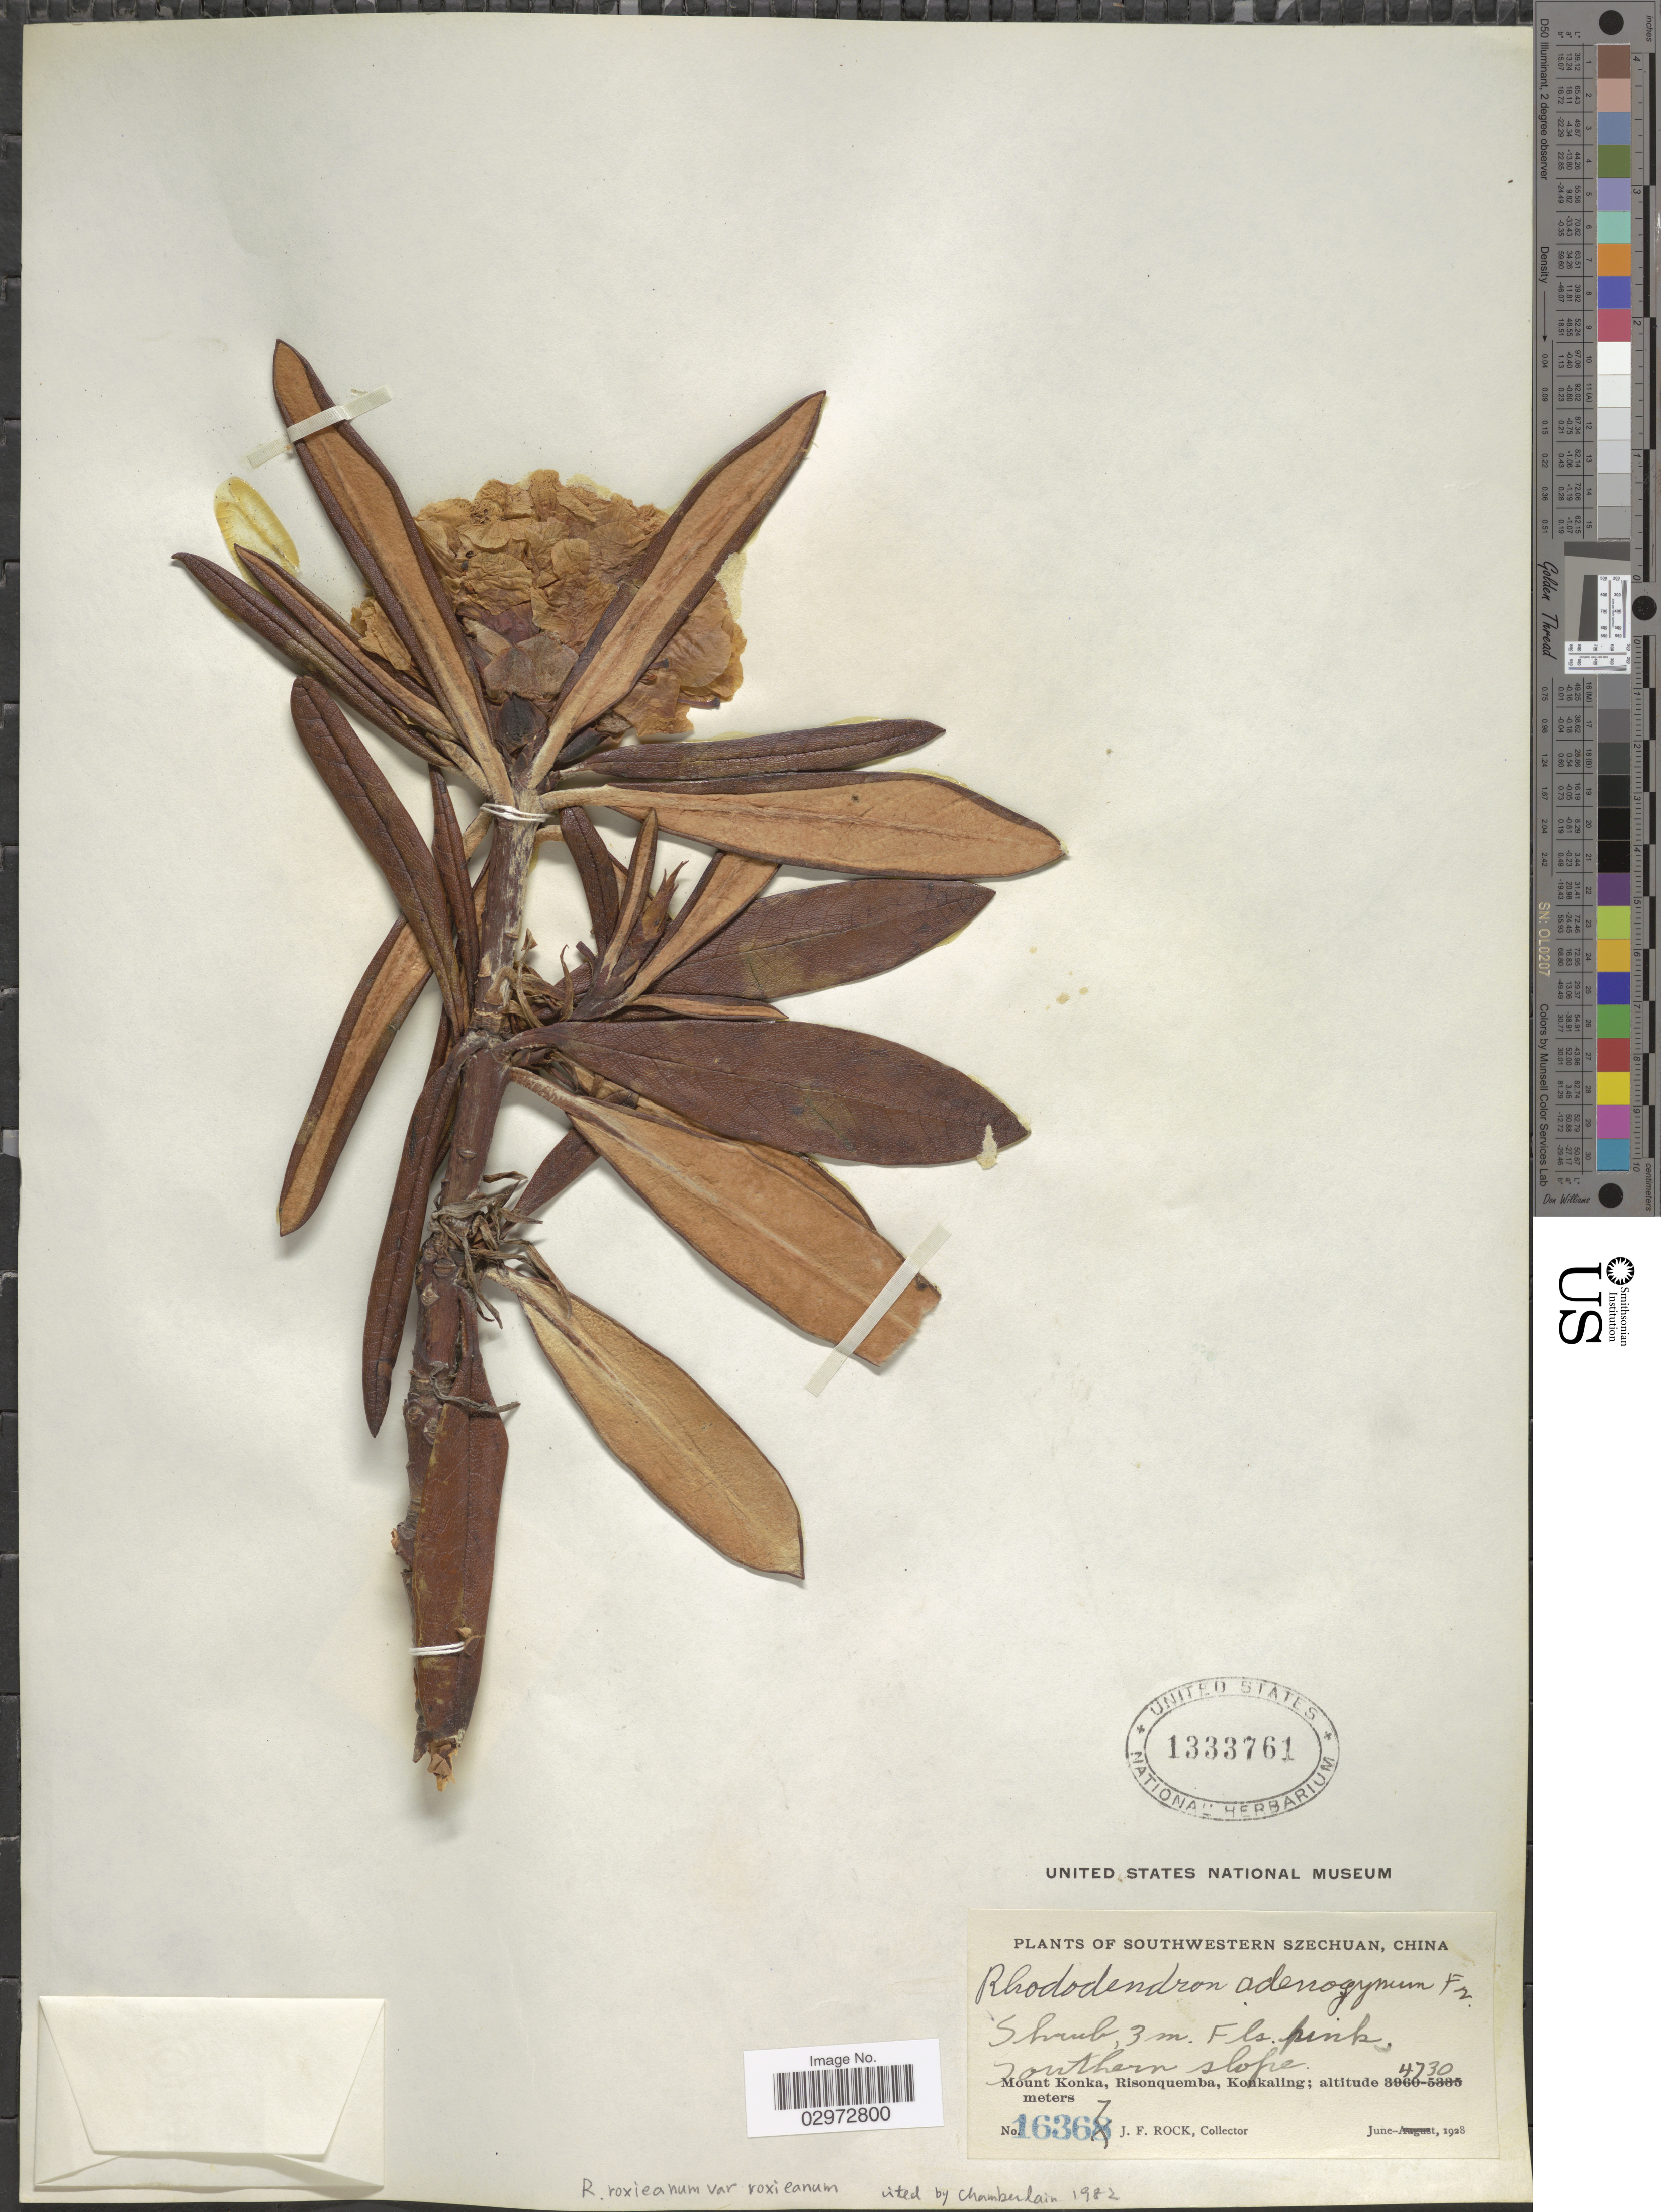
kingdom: Plantae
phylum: Tracheophyta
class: Magnoliopsida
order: Ericales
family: Ericaceae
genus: Rhododendron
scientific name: Rhododendron roxieanum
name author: Forrest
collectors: J. Rock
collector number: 16367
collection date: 1928-06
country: China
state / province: Sichuan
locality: Southwestern Szechuan. Southern slope. Mount Konka, Risonquemba, Konkaling.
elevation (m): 4730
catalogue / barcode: US 1333761